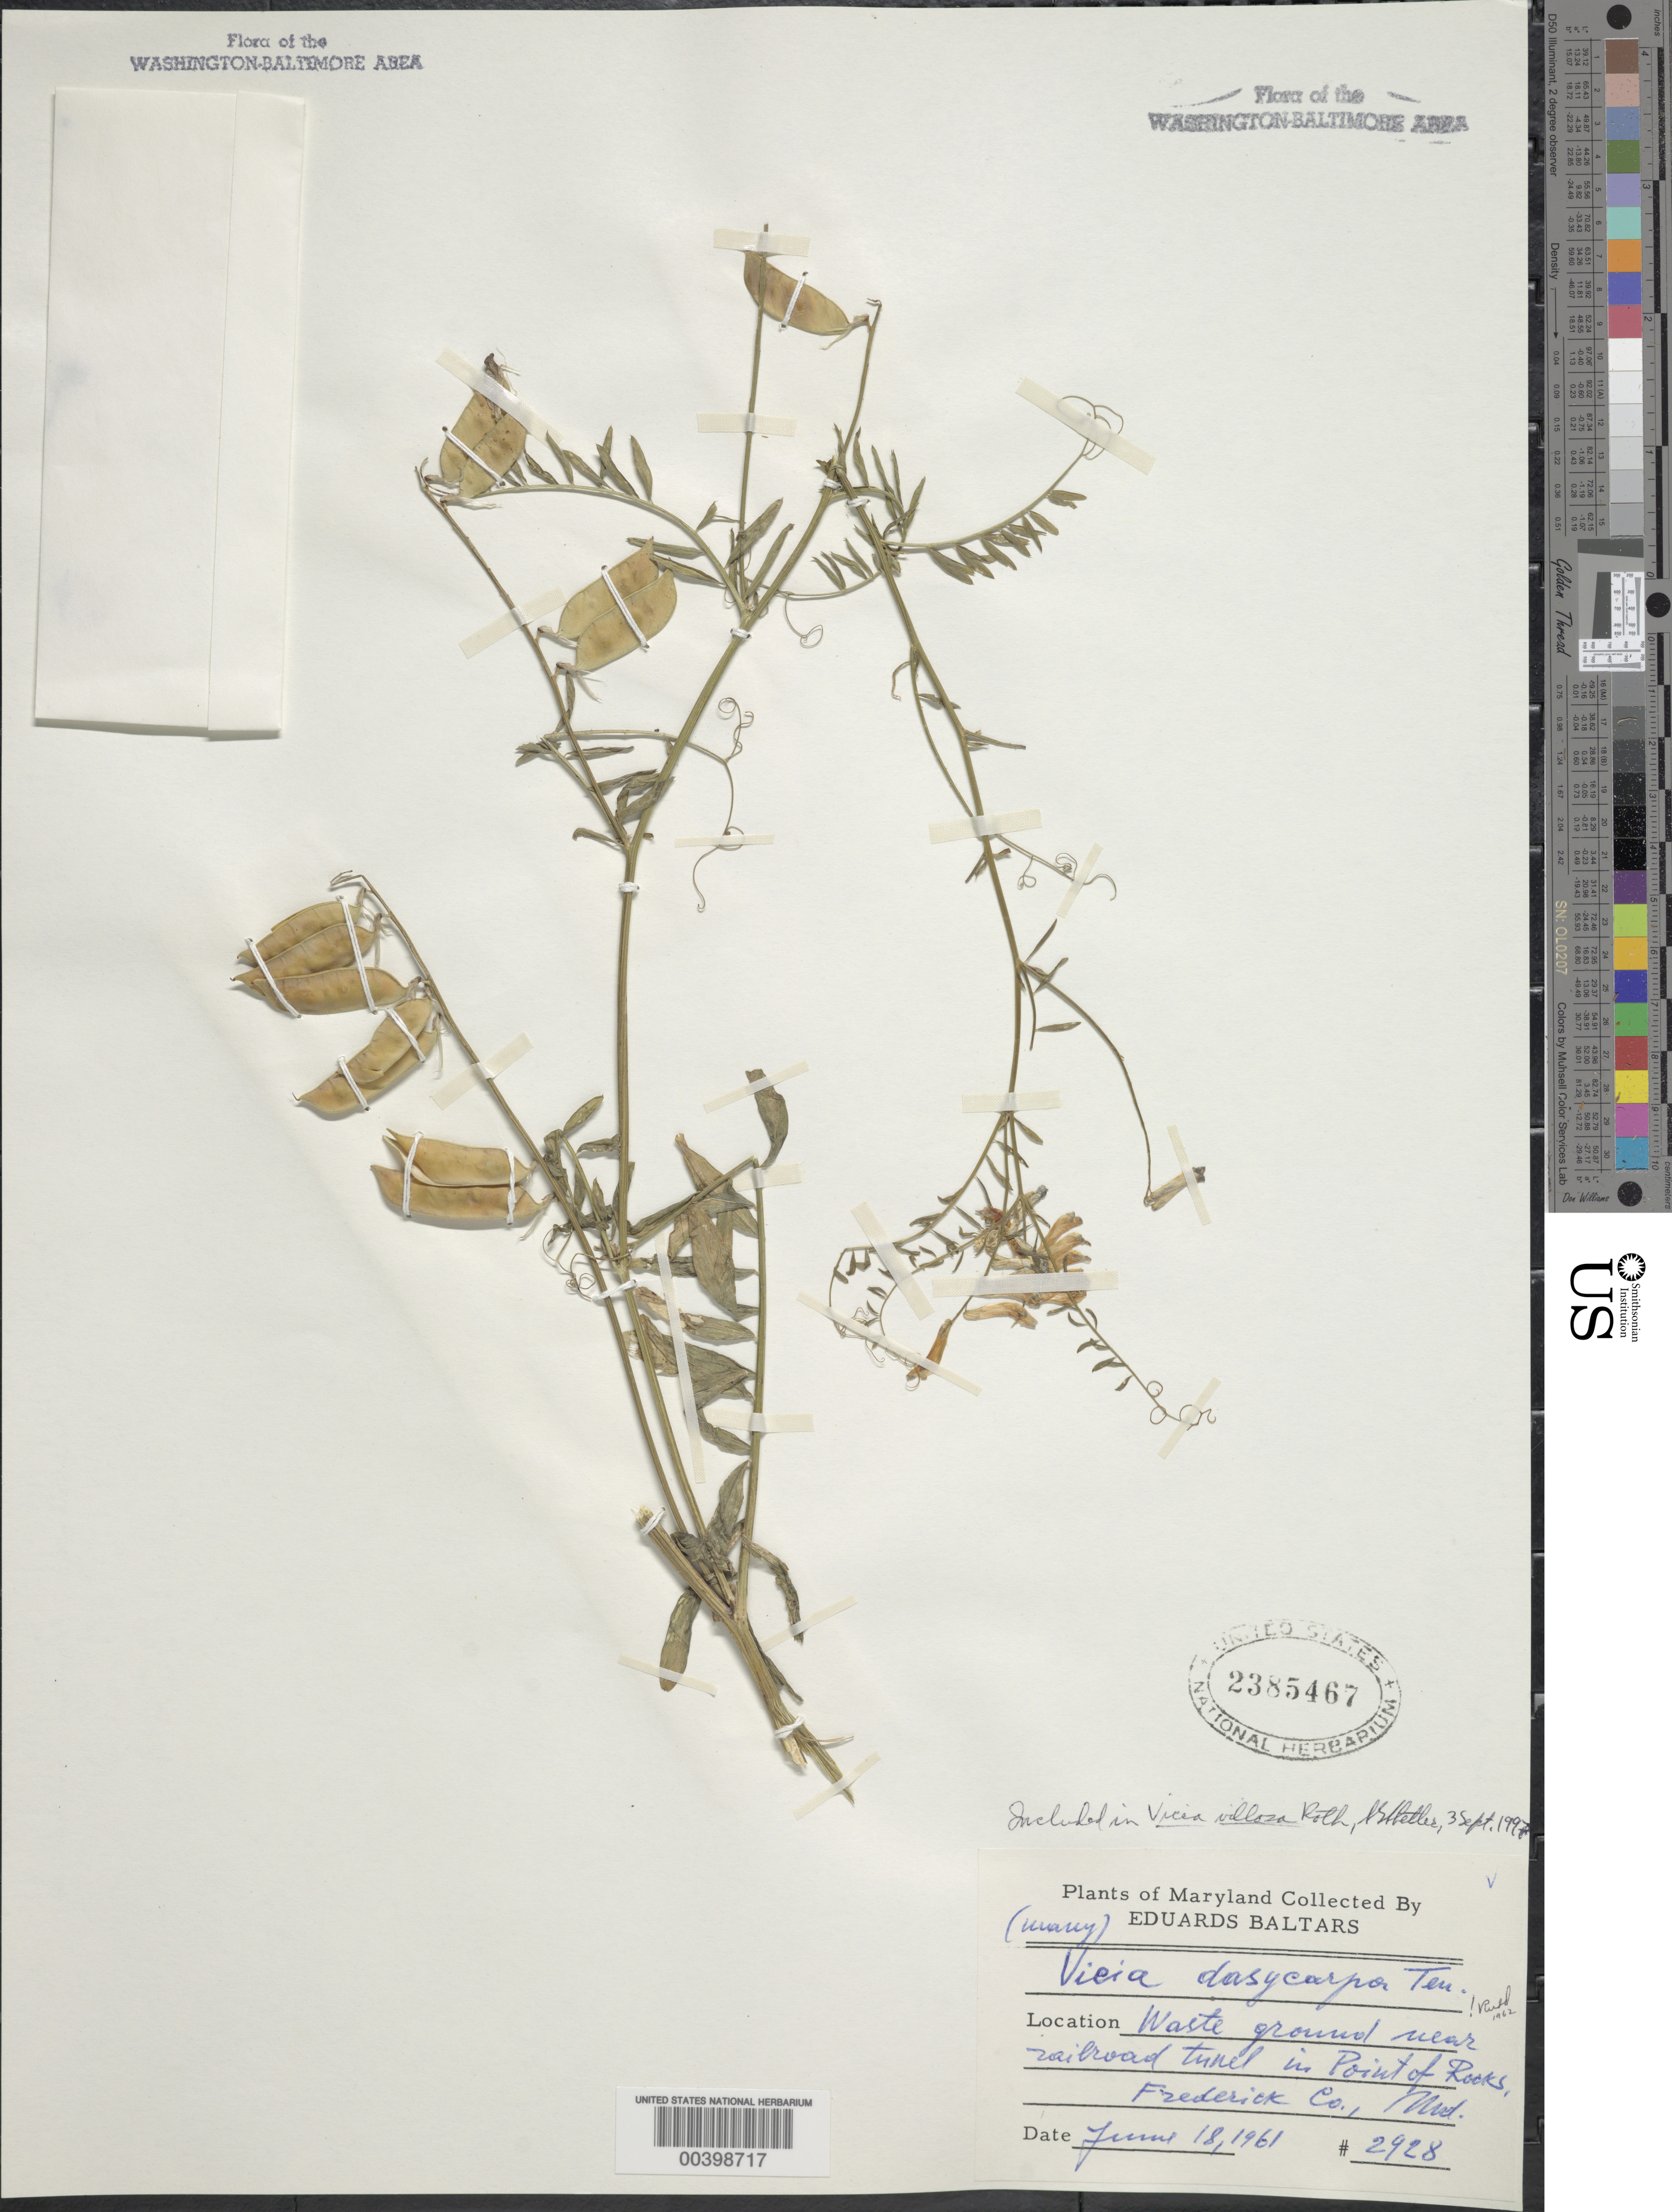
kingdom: Plantae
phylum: Tracheophyta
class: Magnoliopsida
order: Fabales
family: Fabaceae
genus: Vicia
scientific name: Vicia villosa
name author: Roth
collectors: E. Baltars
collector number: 2928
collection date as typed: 18 Jun 1961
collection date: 1961-06-18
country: United States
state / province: Maryland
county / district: Frederick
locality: Point of Rocks C. and O. Canal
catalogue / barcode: US 2385467